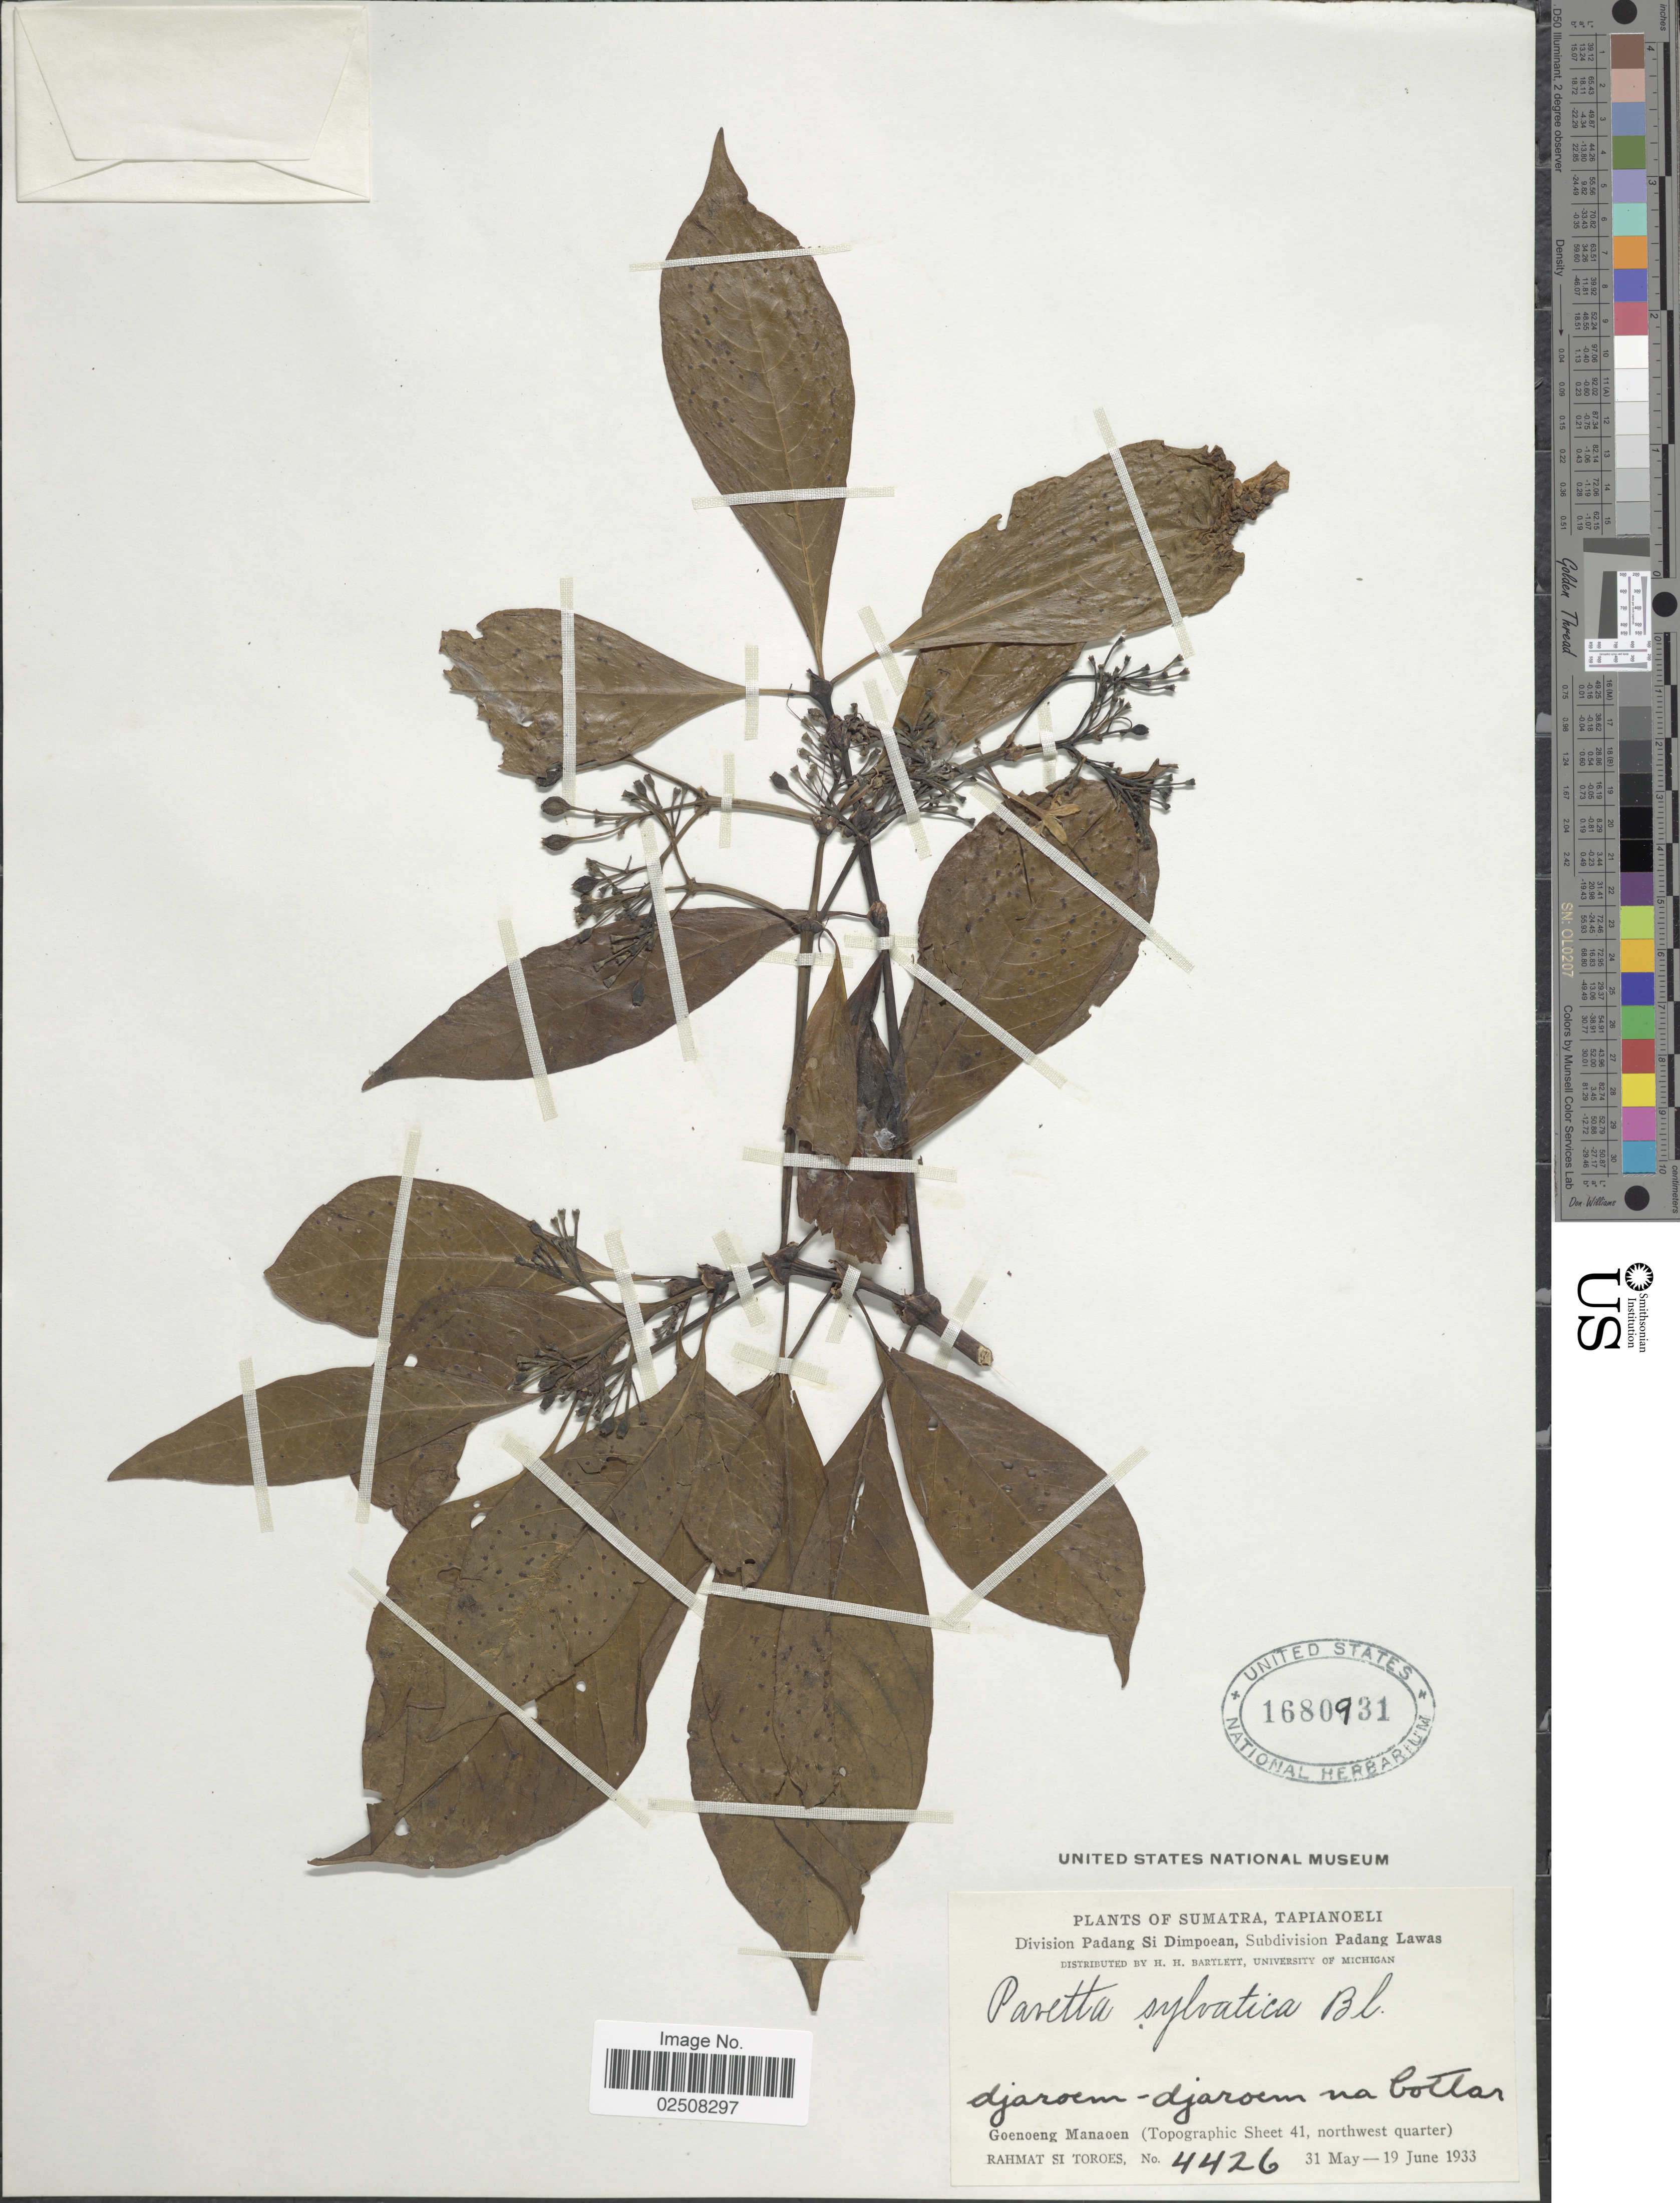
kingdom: Plantae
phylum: Tracheophyta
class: Magnoliopsida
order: Gentianales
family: Rubiaceae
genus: Pavetta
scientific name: Pavetta sylvatica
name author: Blume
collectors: Rahmat Si Boeea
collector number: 4426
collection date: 1933-05-31/1933-06-19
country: Indonesia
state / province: Sumatra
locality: Tapianoeli, Division Padang Si Dimpoean, Subdivision Padang Lawas, djaroem-djaroem na bottar, Goenoeng Manaoen (Topographic Sheet 41, northwest quarter)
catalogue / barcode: US 1680931